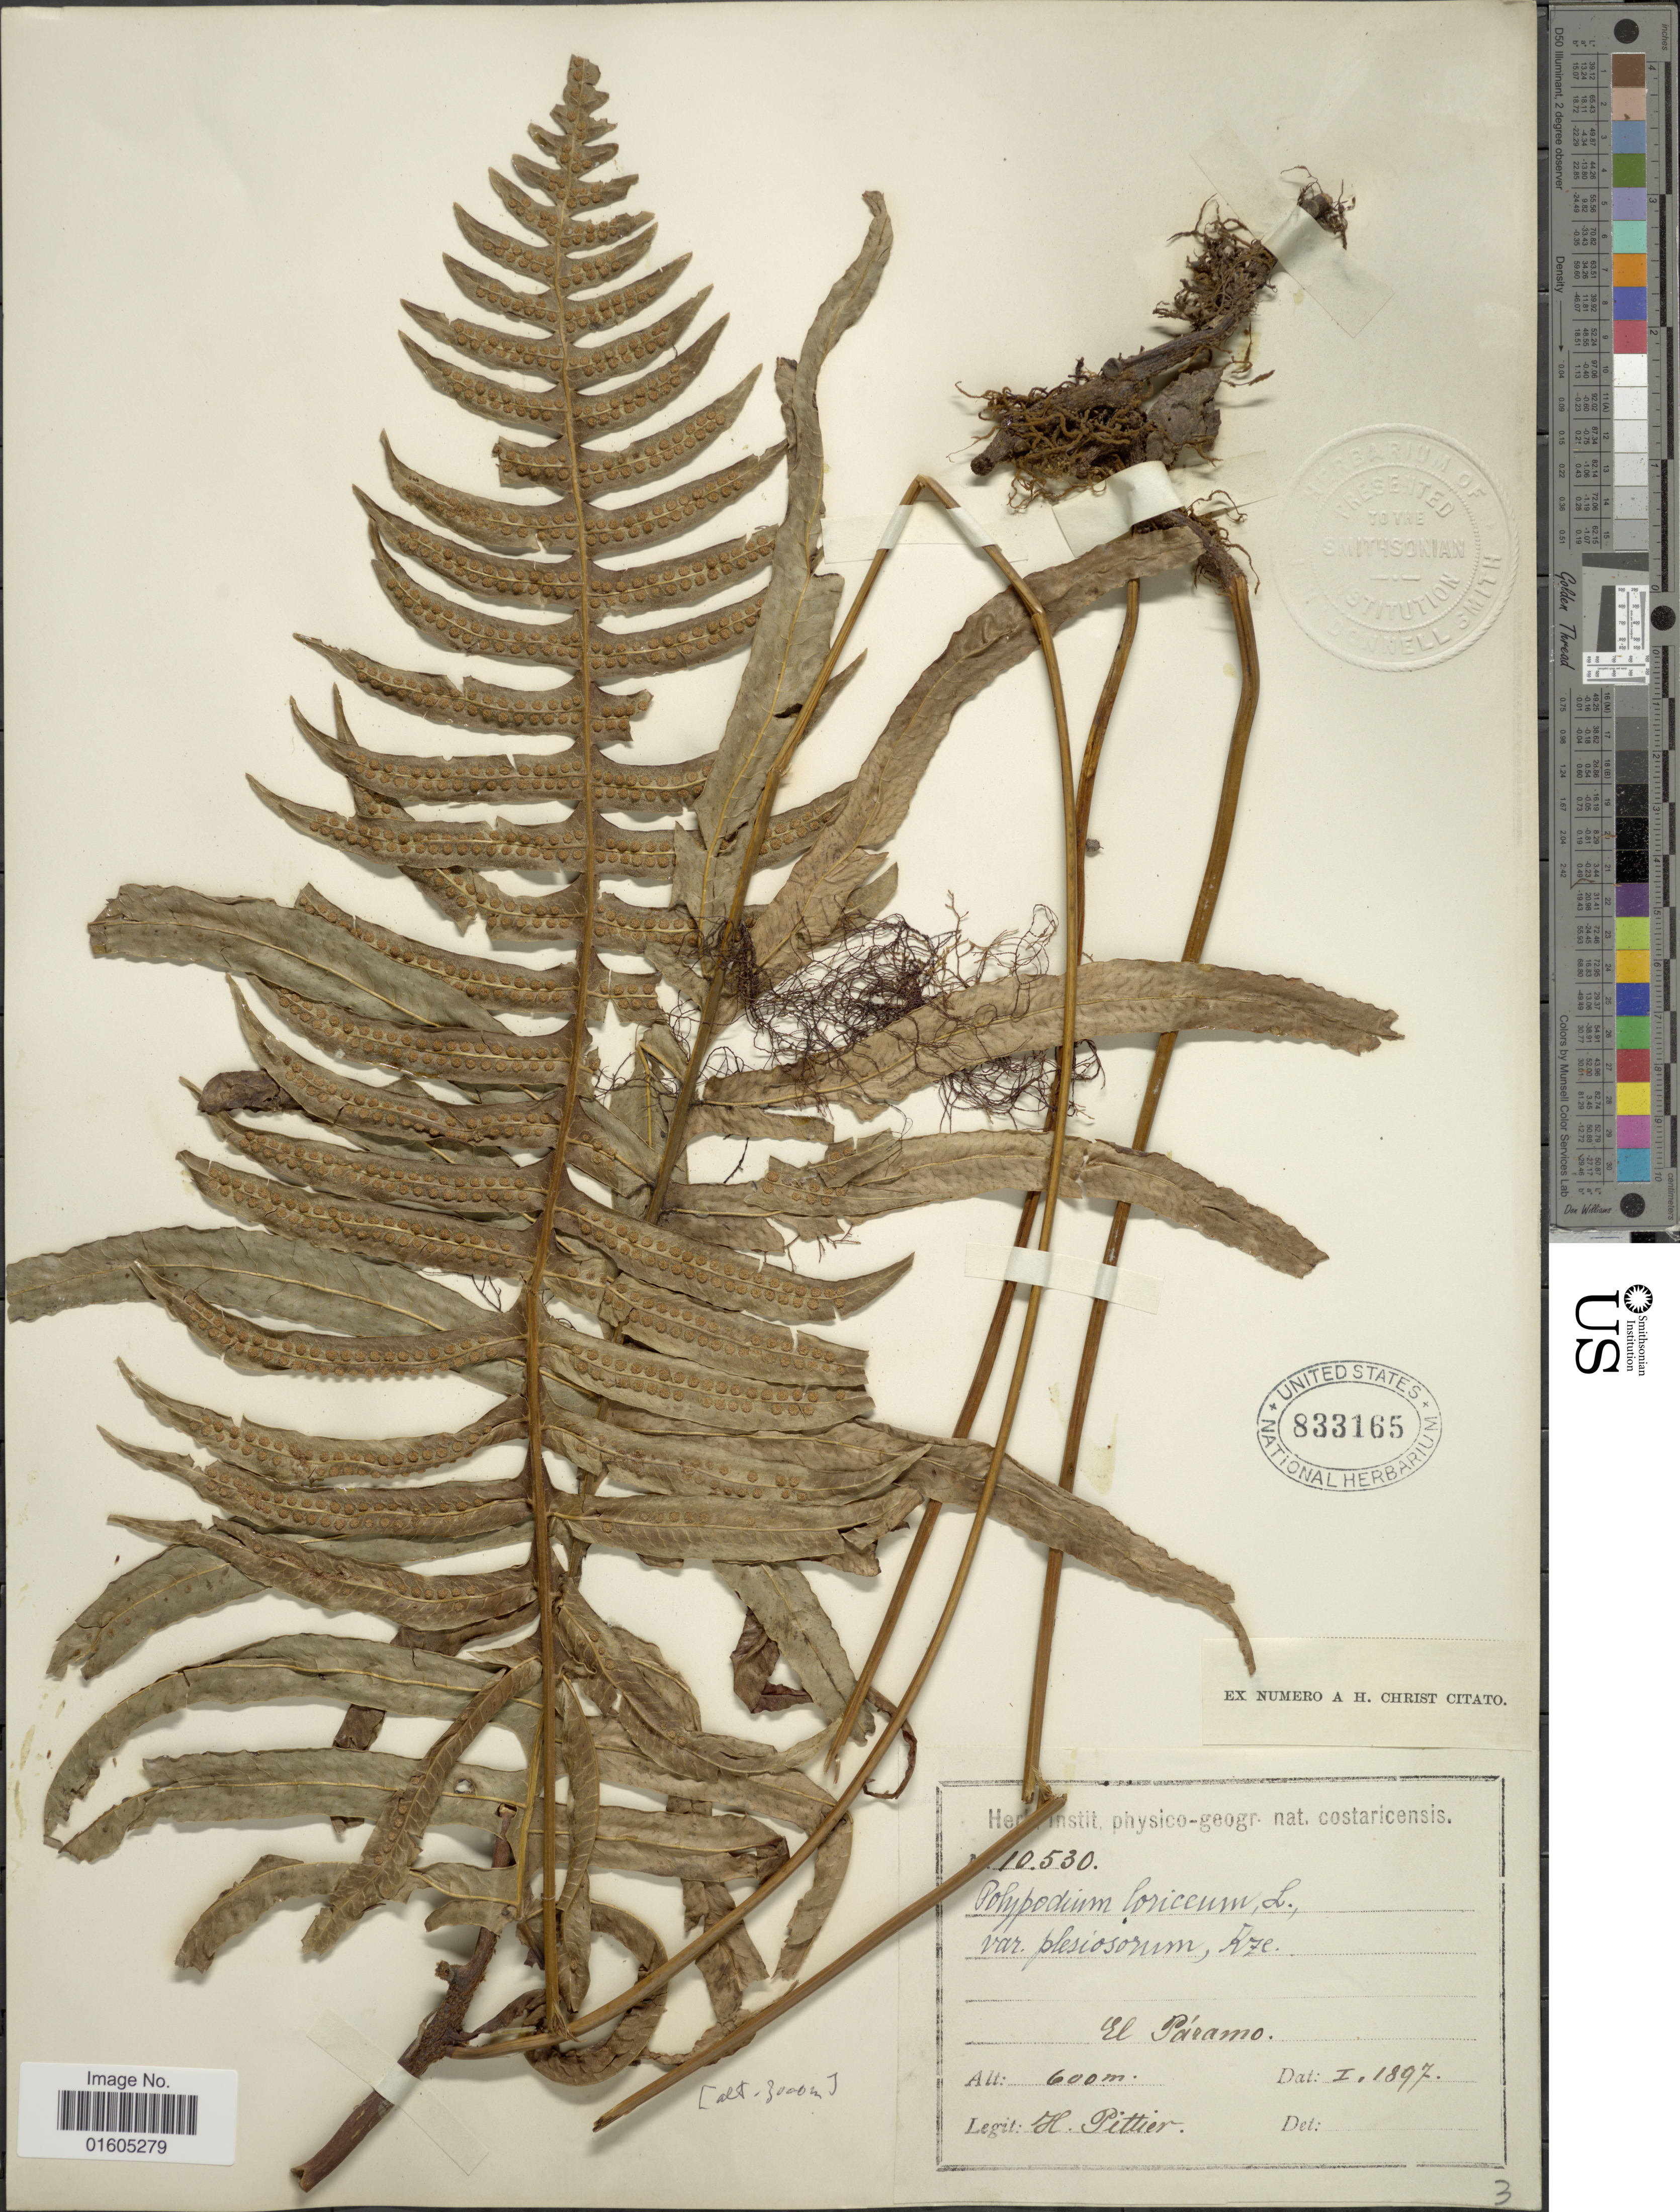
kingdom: Plantae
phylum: Tracheophyta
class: Polypodiopsida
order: Polypodiales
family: Polypodiaceae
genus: Serpocaulon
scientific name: Serpocaulon loriceum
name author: (L.) A.R. Sm.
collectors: H. F. Pittier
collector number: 10530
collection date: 1897-01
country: Costa Rica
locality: El Paramo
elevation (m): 600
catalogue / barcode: US 833165